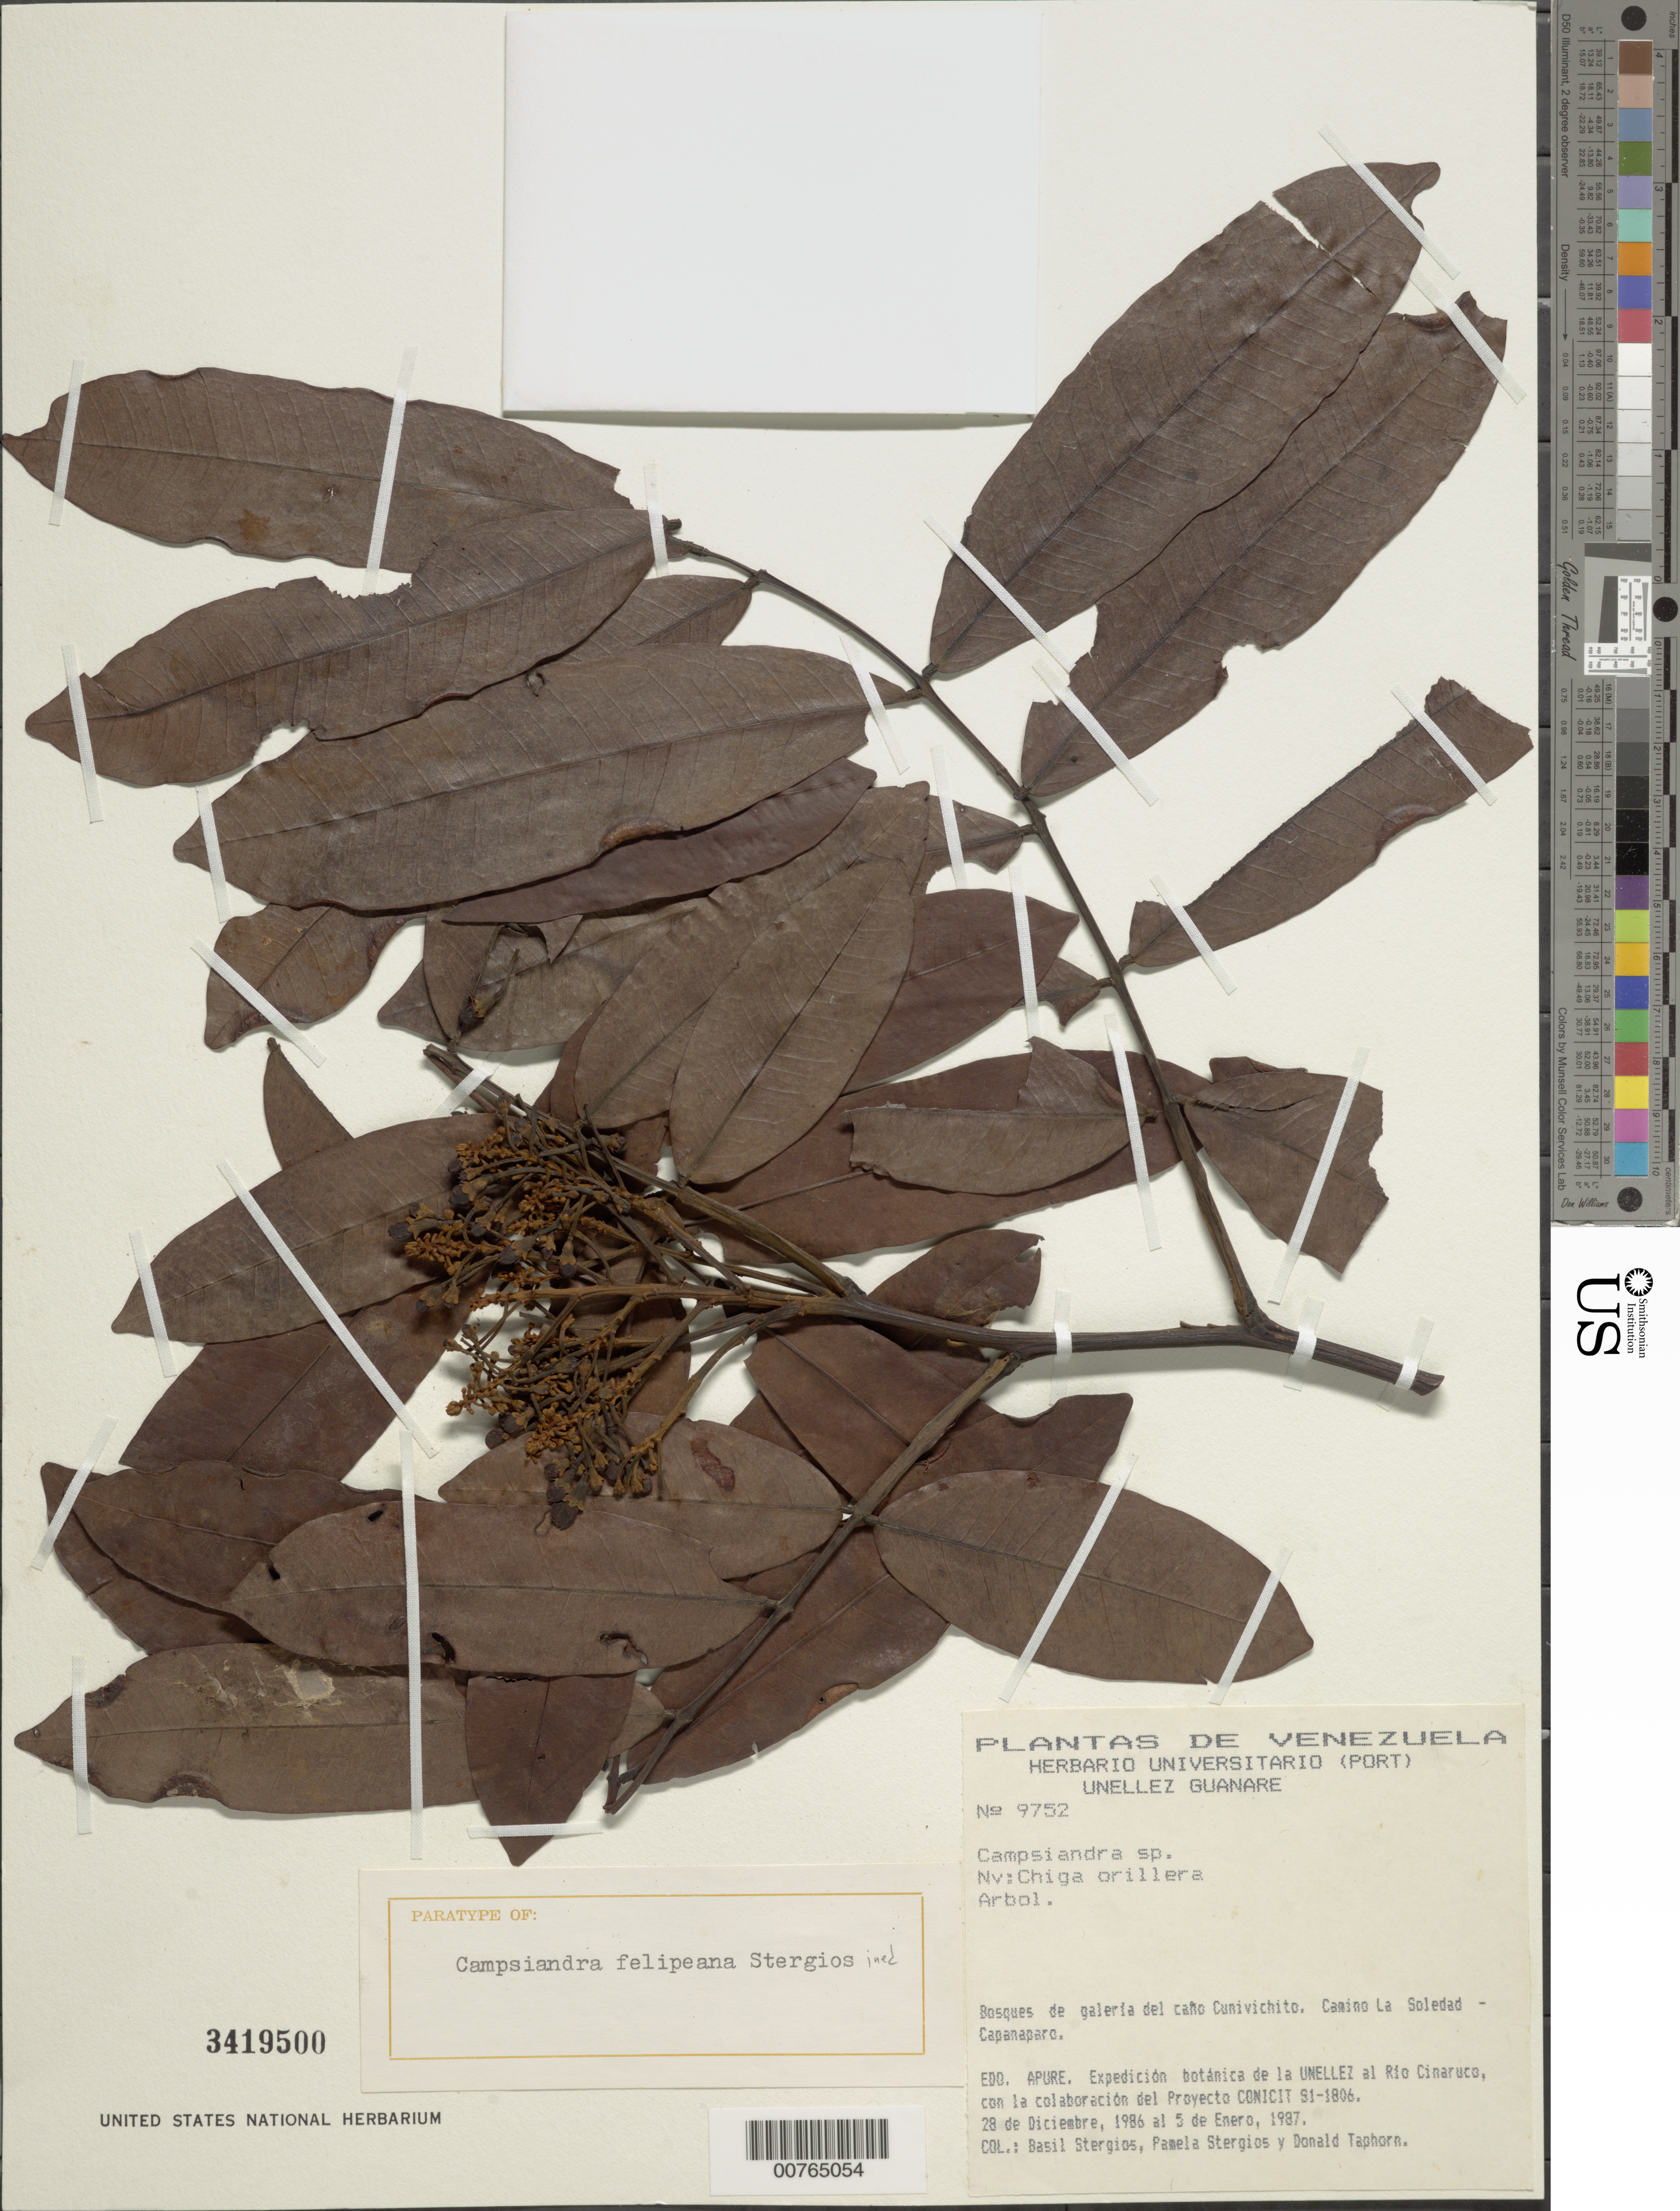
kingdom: Plantae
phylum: Tracheophyta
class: Magnoliopsida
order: Fabales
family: Fabaceae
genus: Campsiandra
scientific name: Campsiandra felipeana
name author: Stergios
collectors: B. G. Stergios, P. Stergios & D. Tuphorn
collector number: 9752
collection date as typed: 28 Dec 1986 to 05 Jan 1987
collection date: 1986-12-28/1987-01-05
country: Venezuela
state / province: Apure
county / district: Achaguas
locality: Rio Cinaruco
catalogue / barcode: US 3419500